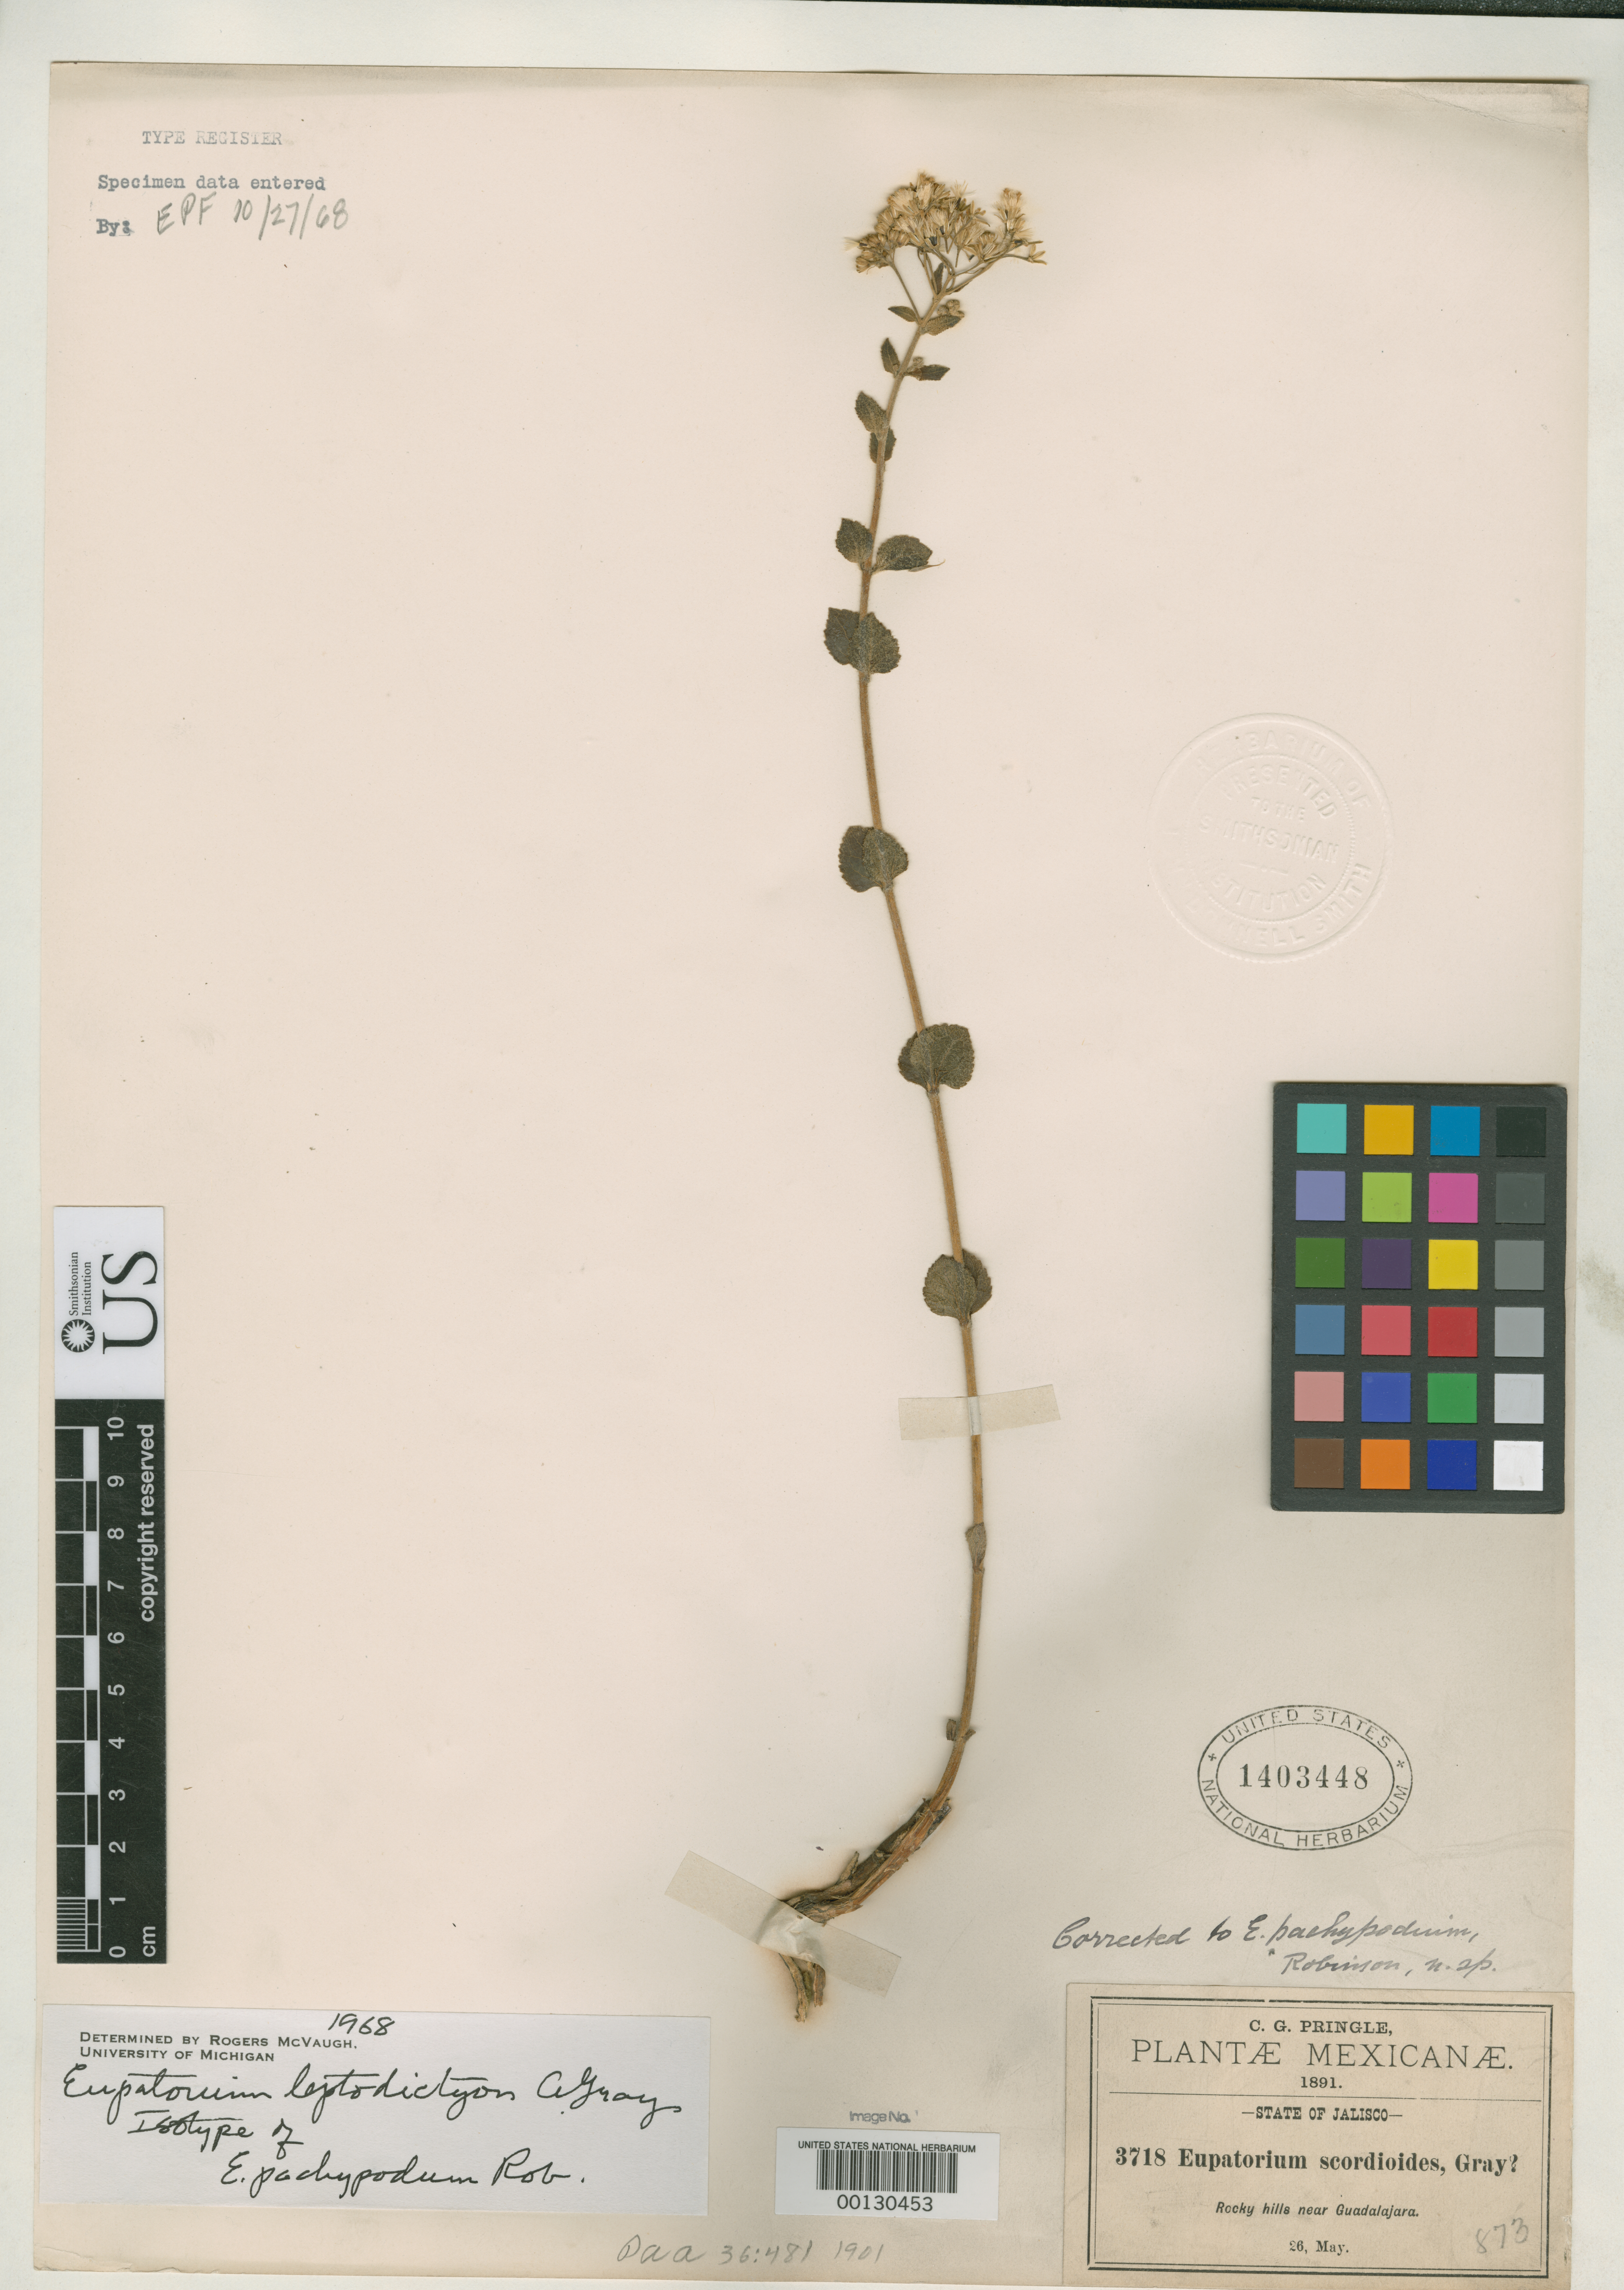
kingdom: Plantae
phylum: Tracheophyta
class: Magnoliopsida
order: Asterales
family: Asteraceae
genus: Eupatorium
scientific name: Eupatorium pachypodum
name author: B.L. Rob.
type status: Isotype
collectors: C. G. Pringle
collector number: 3718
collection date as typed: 26 May 1891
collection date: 1891-05-26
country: Mexico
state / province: Jalisco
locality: Guadalajara.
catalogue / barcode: US 1403448